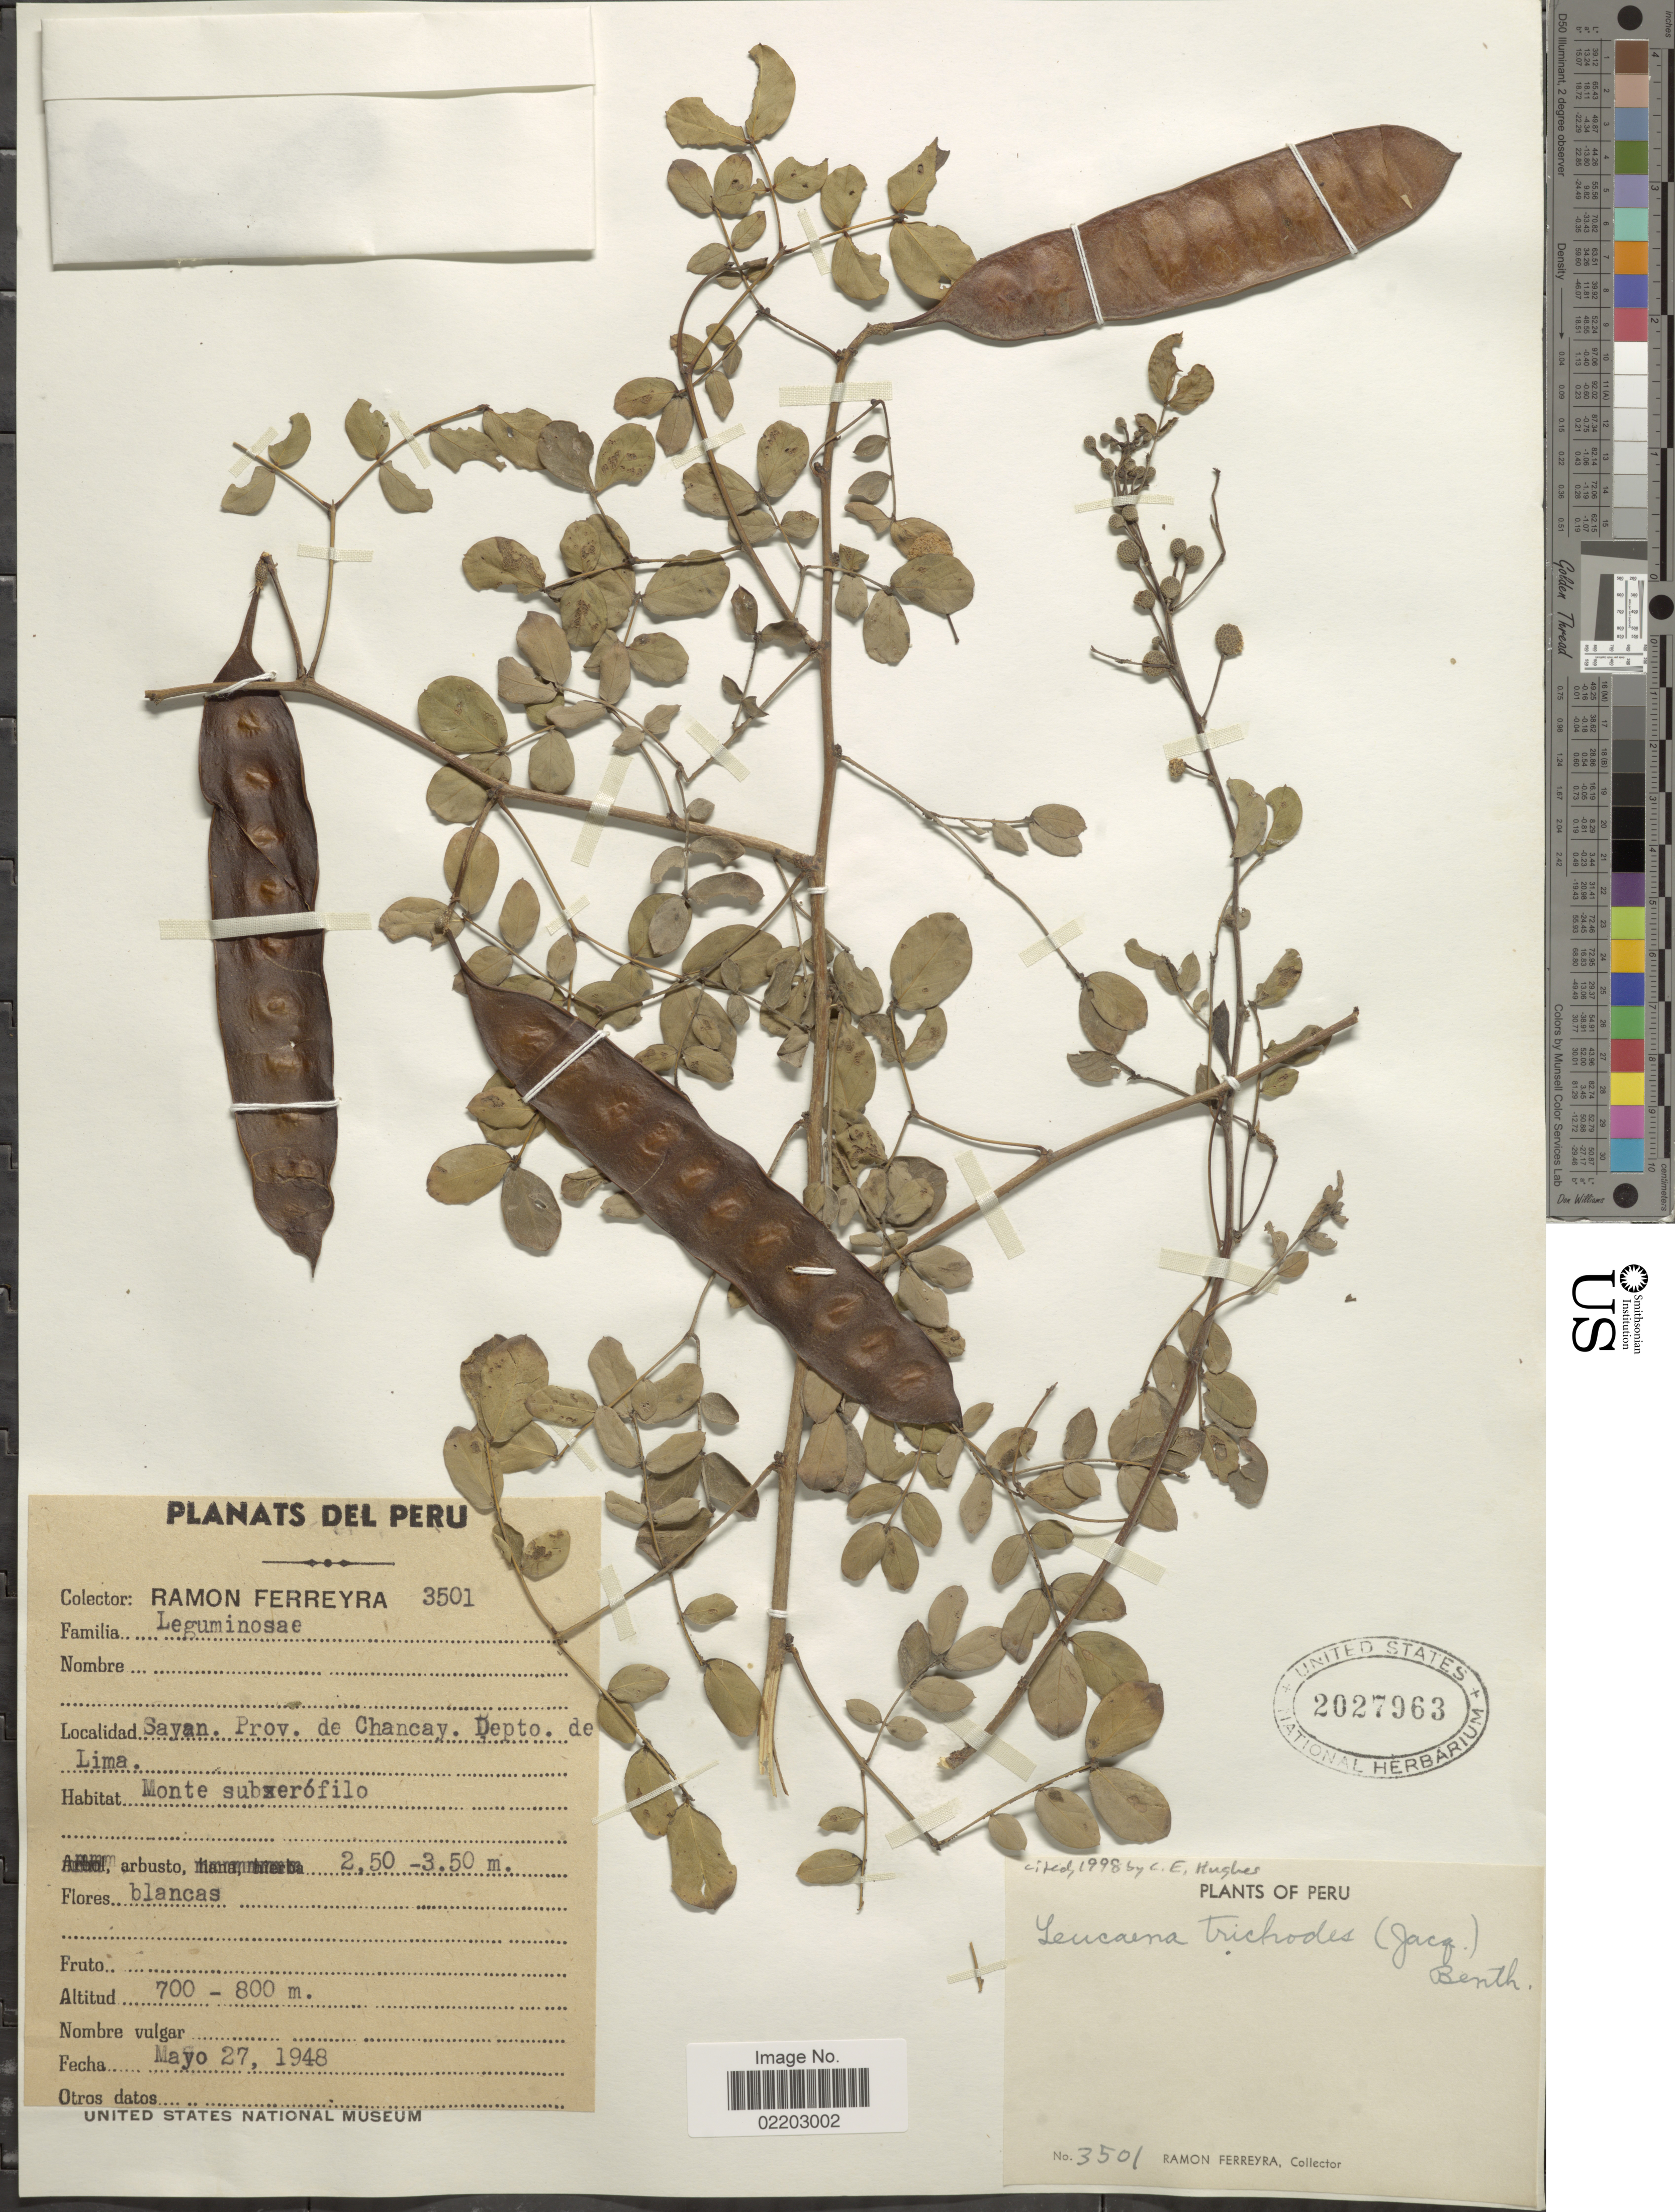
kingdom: Plantae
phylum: Tracheophyta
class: Magnoliopsida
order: Fabales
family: Fabaceae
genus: Leucaena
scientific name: Leucaena trichodes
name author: (Jacq.) Benth.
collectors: R. A. Ferreyra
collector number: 3501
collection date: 1948-05-27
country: Peru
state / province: Lima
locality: Sayan, Prov. de Chancay, Depto. de Lima.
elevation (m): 700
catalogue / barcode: US 2027963